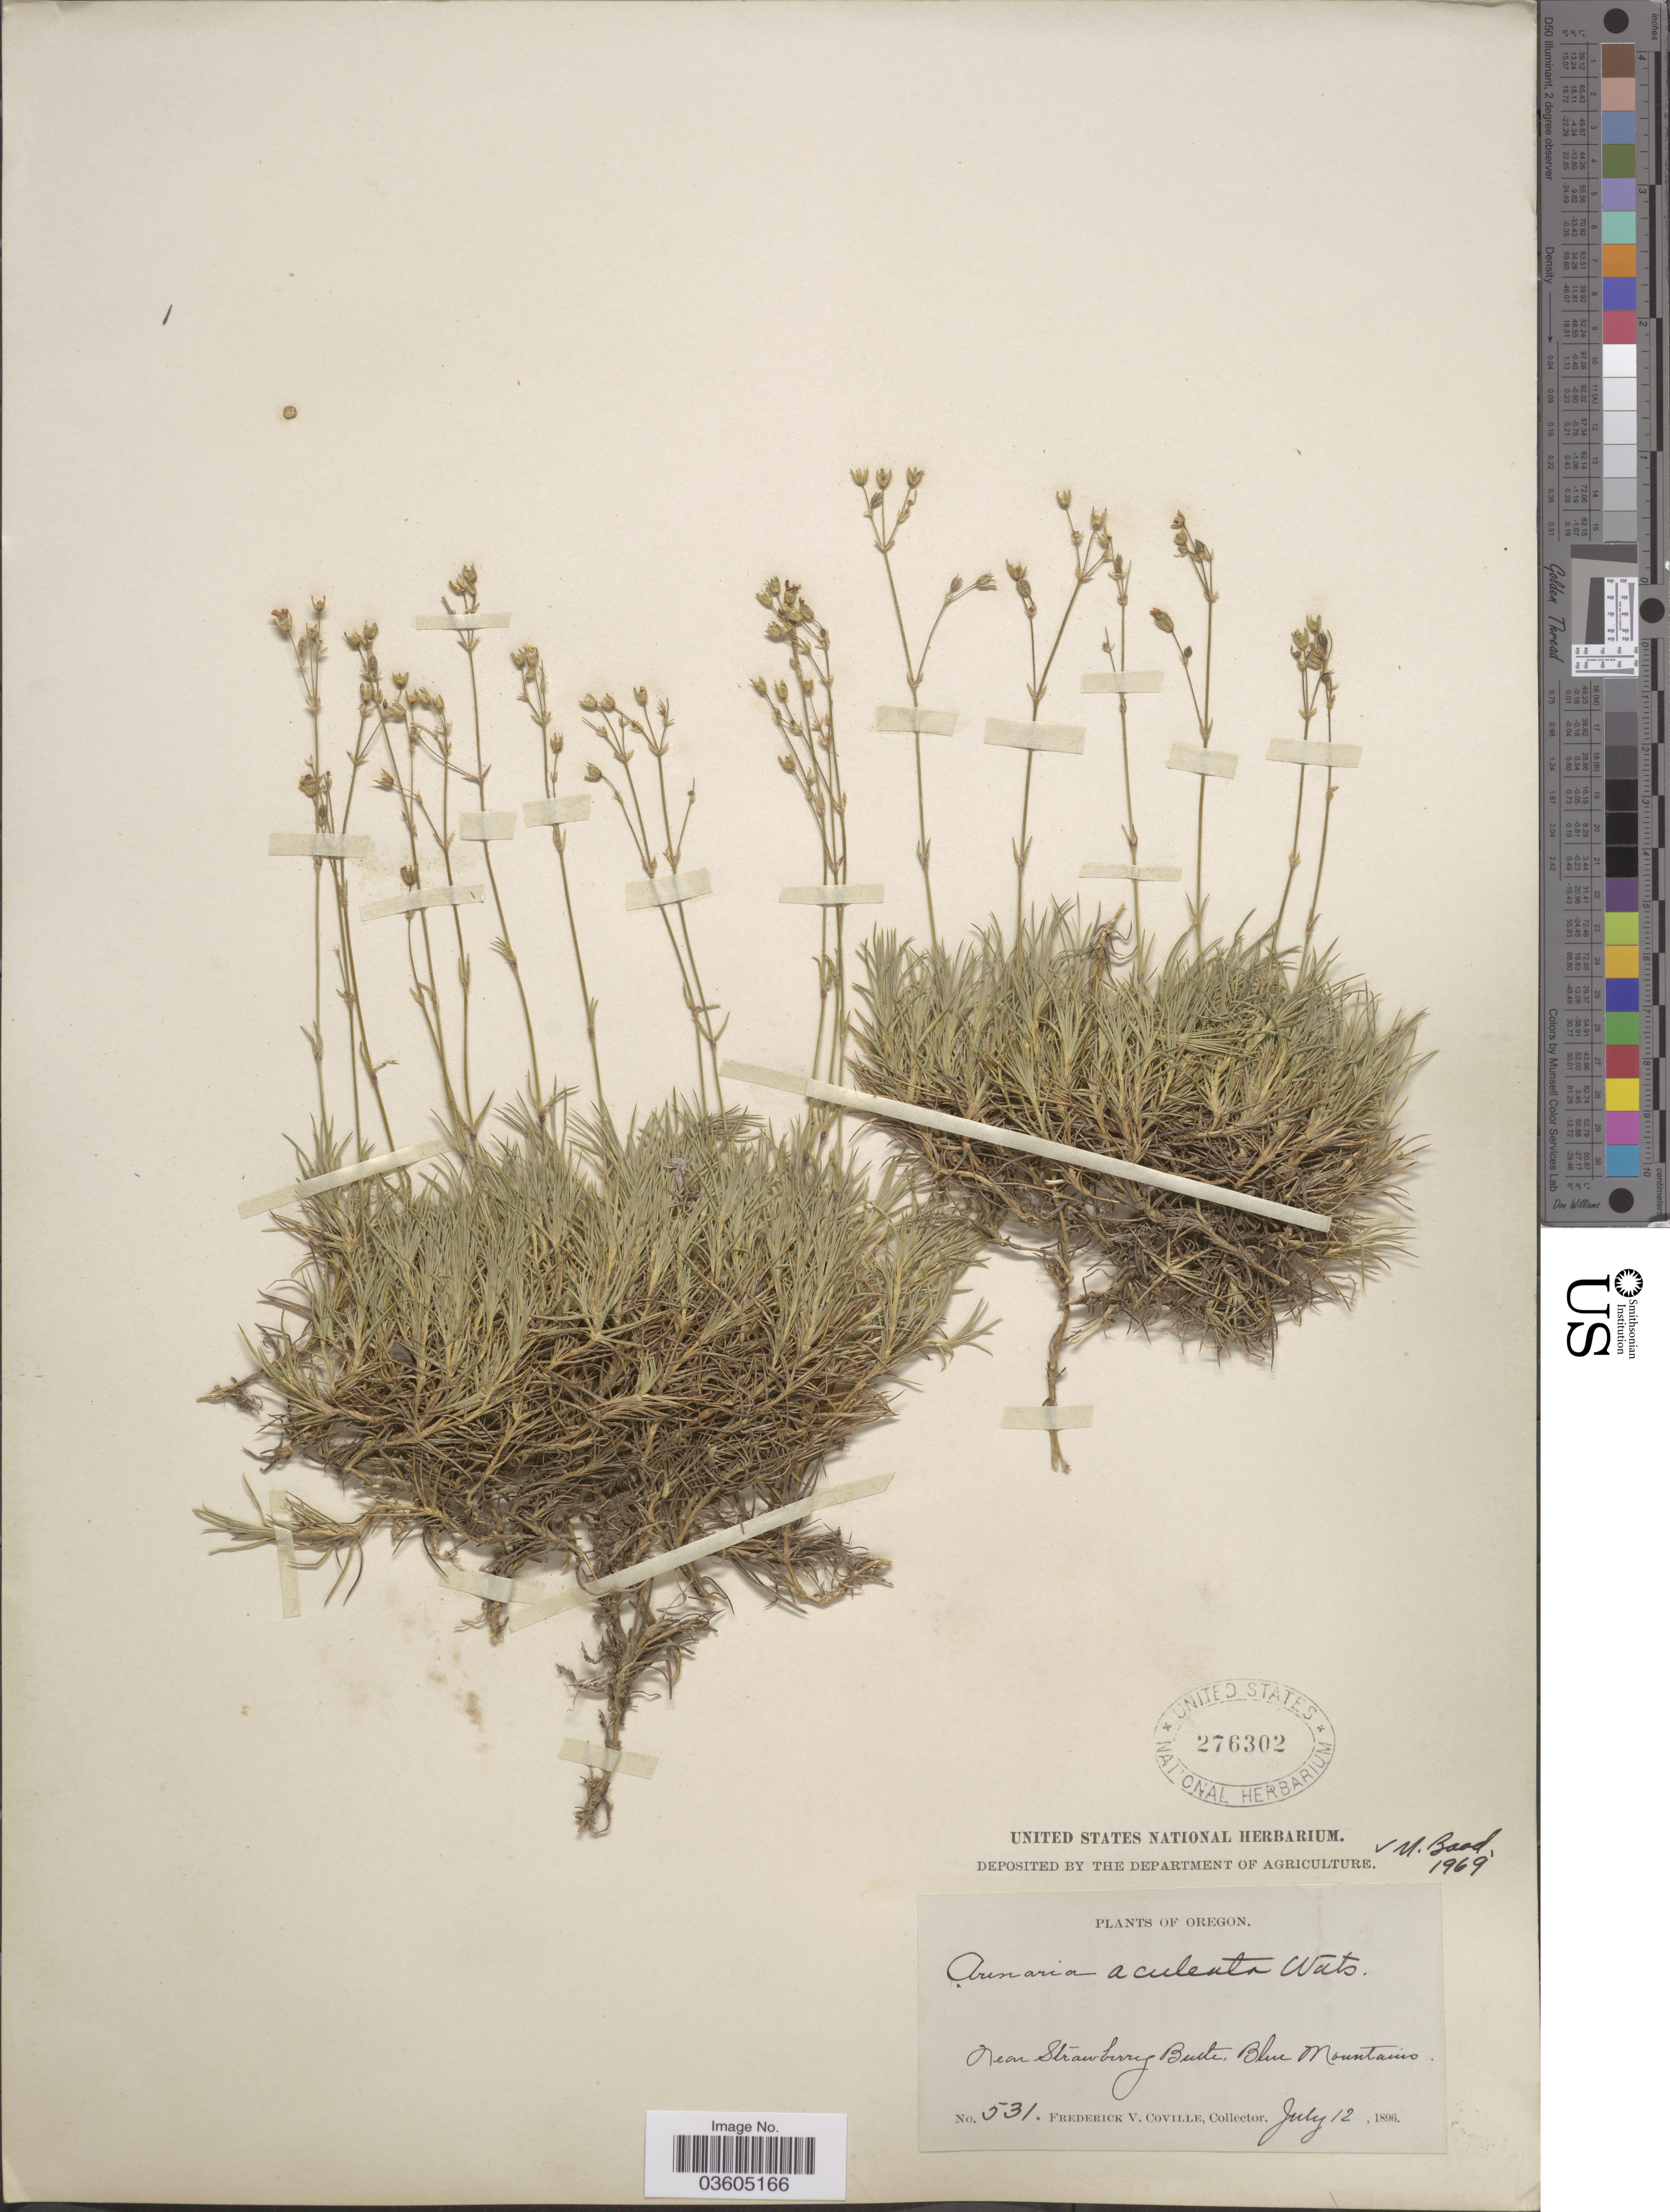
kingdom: Plantae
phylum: Tracheophyta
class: Magnoliopsida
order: Caryophyllales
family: Caryophyllaceae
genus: Eremogone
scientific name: Eremogone aculeata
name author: (S. Watson) Ikonn.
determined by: U.S. National Herbarium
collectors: F. V. Coville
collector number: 531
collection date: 1896-07-12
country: United States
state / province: Oregon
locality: Near Strawberry Butte, Blue Mountains.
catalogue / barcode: US 276302